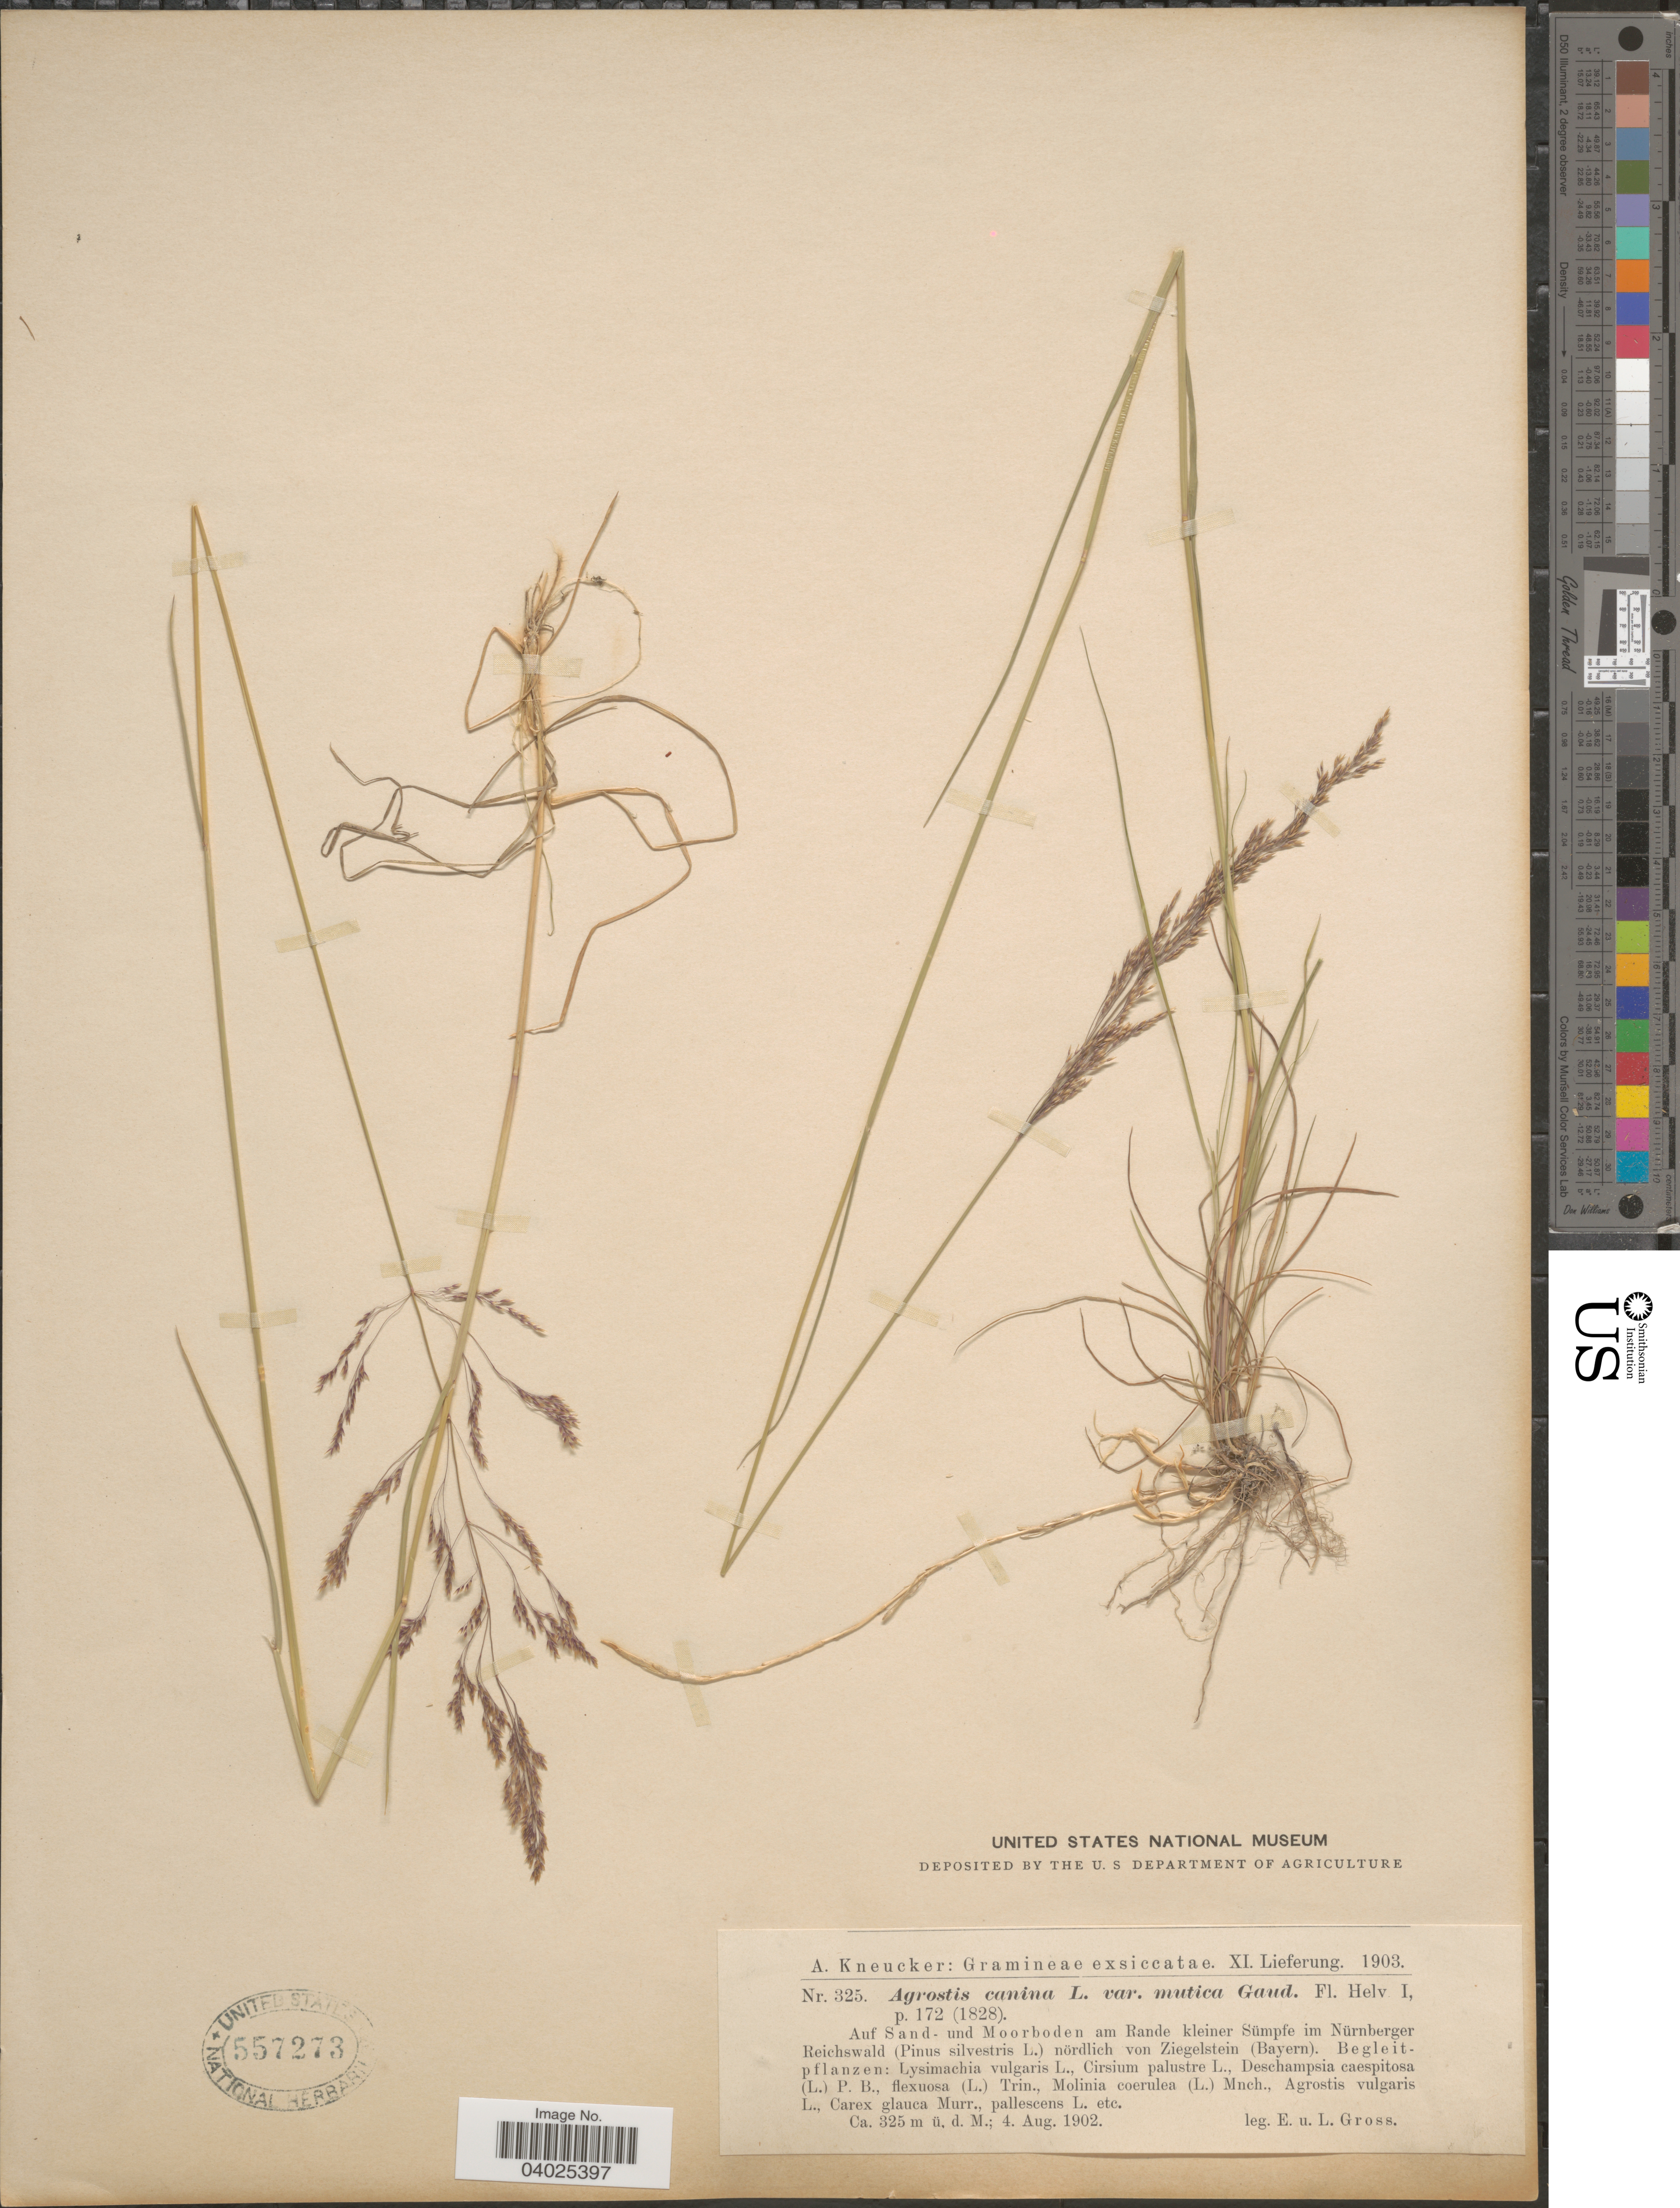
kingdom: Plantae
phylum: Tracheophyta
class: Liliopsida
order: Poales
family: Poaceae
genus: Agrostis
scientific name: Agrostis canina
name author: L.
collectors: E. A. Gross & L. Gross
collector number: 325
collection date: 1902-08-04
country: Germany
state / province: Bayern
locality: Auf Sand - und Moorboden am Rande kleiner Sümpfe im Nürnberger Reichswald (Pinus silvestris L.) nördlich von Ziegelstein (Bayern).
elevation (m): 325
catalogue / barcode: US 557273